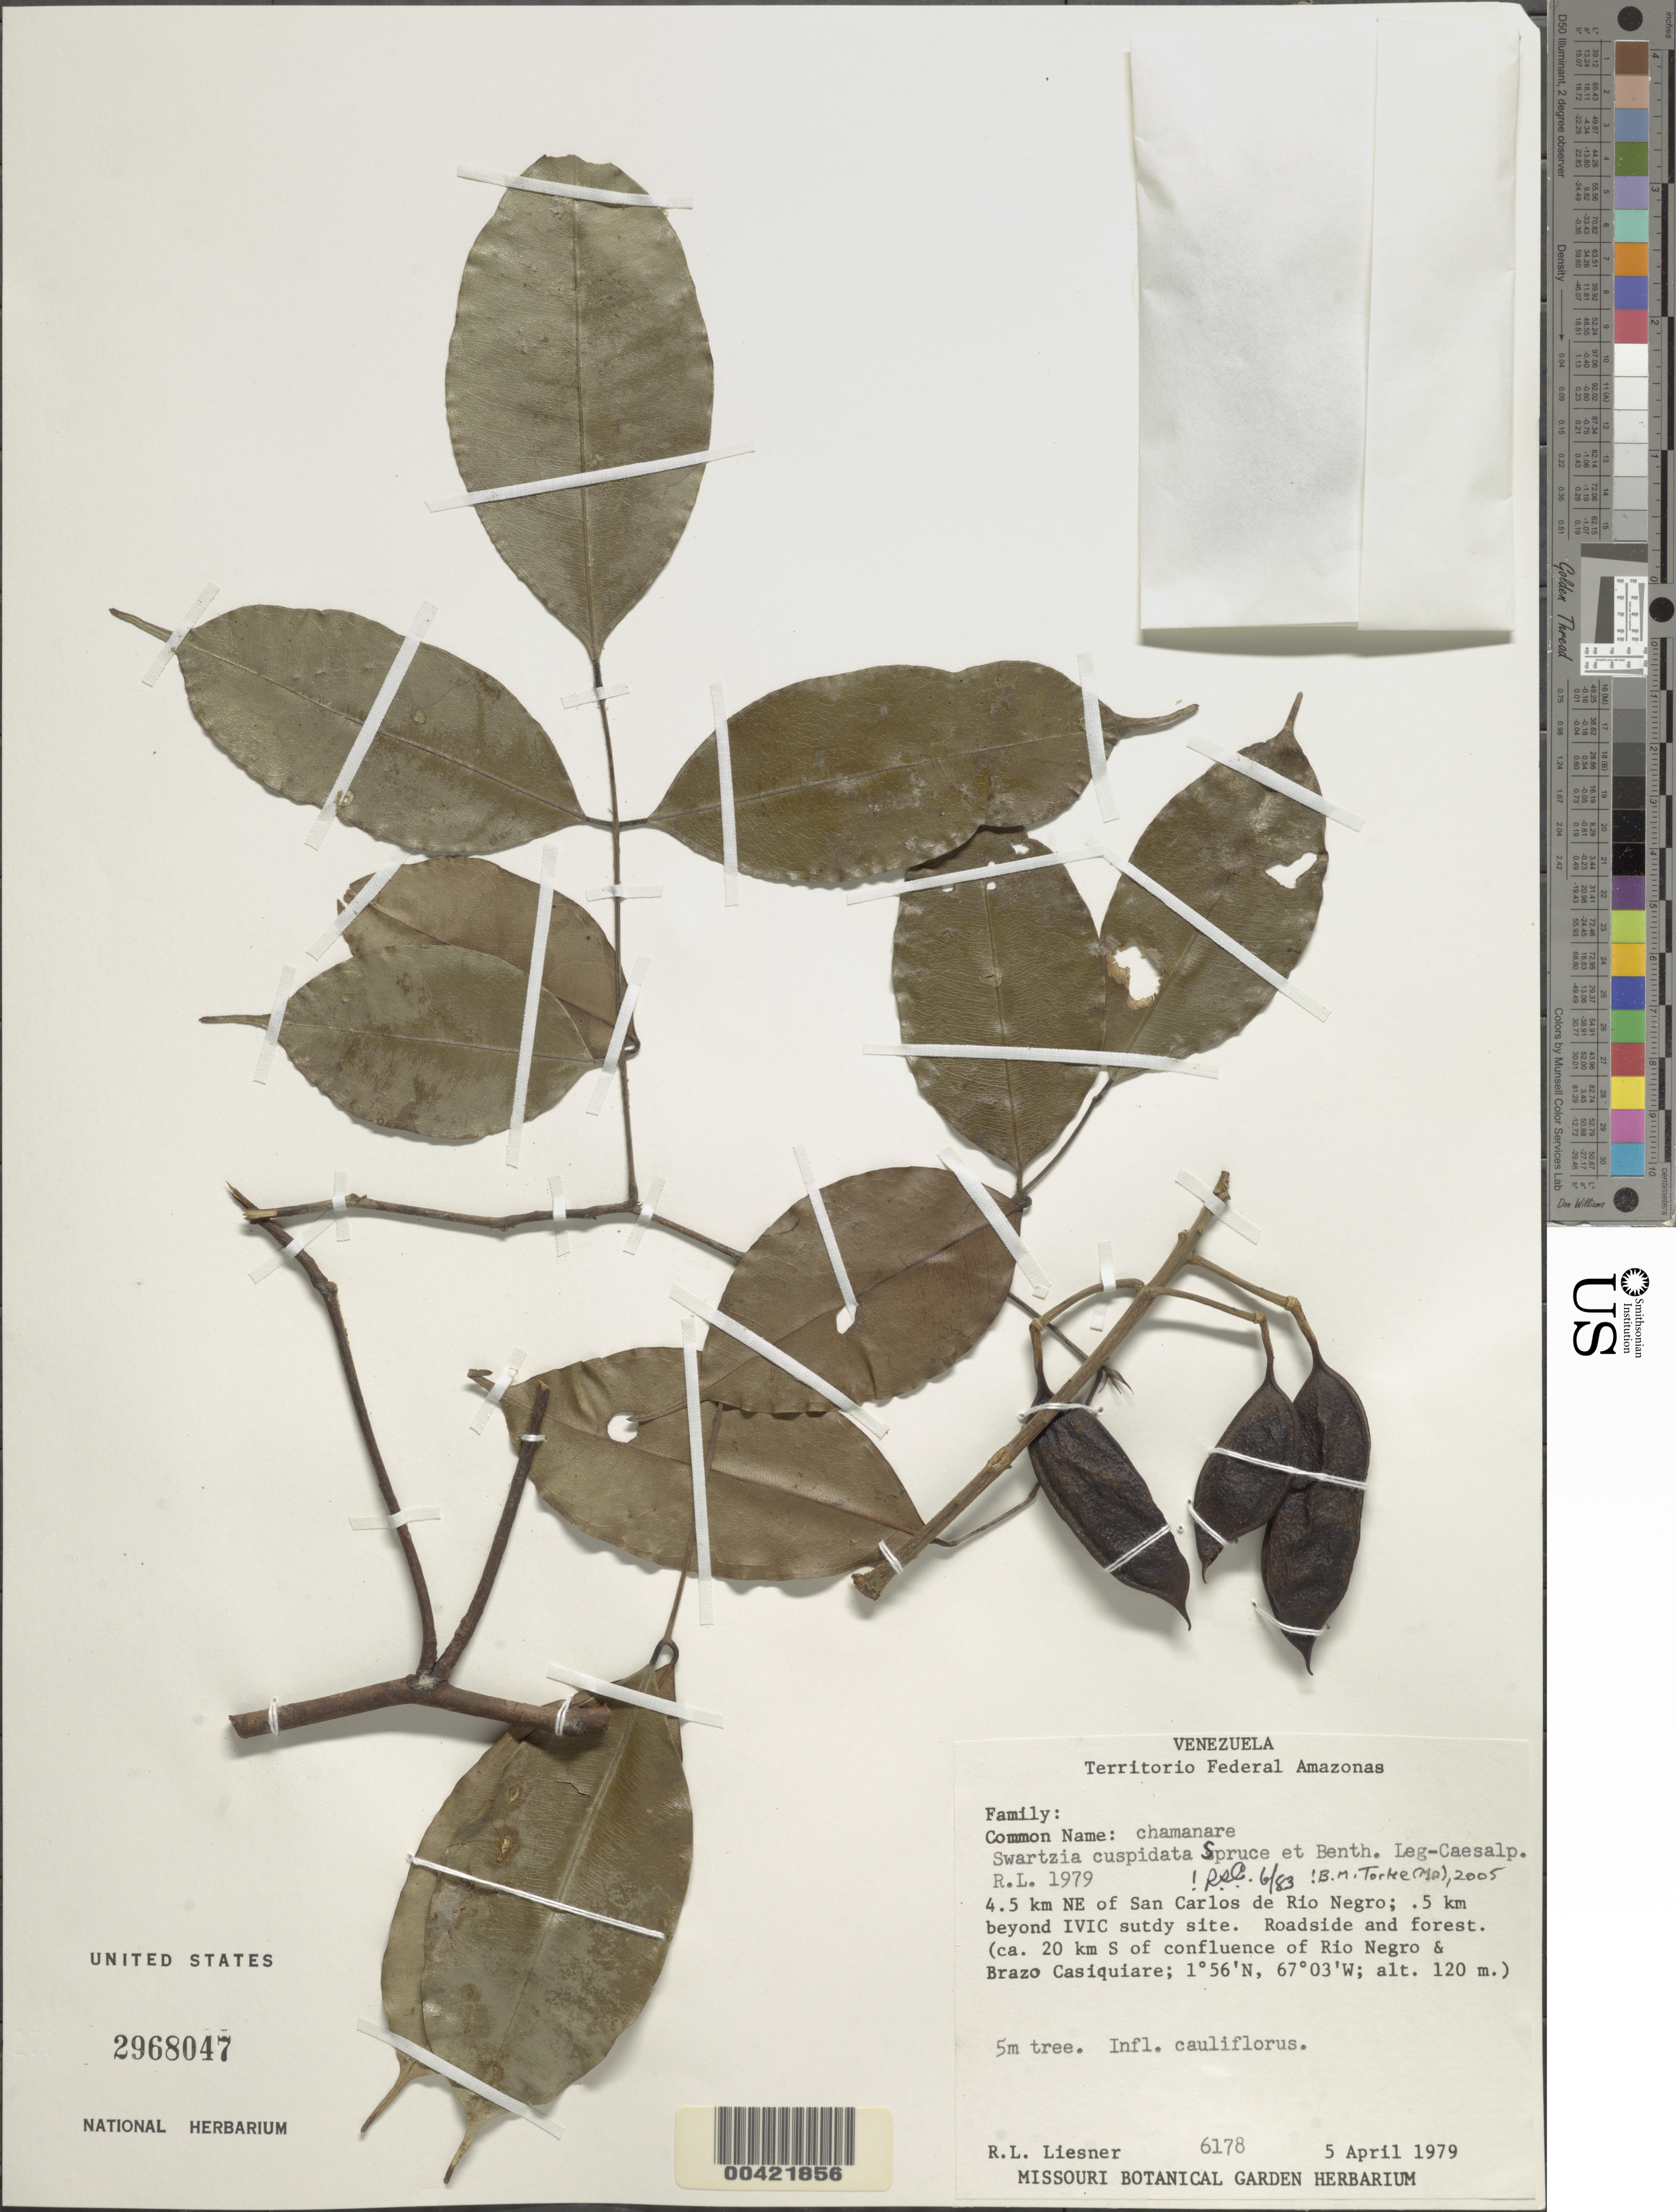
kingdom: Plantae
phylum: Tracheophyta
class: Magnoliopsida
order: Fabales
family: Fabaceae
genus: Swartzia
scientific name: Swartzia cuspidata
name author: Spruce ex Benth.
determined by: Cowan, R. S.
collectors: R. L. Liesner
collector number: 6178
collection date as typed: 05 Apr 1979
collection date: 1979-04-05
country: Venezuela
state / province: Amazonas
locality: San carlos de rio negro, 4.5 km ne of; 0.5 km beyond ivic study site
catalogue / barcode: US 2968047